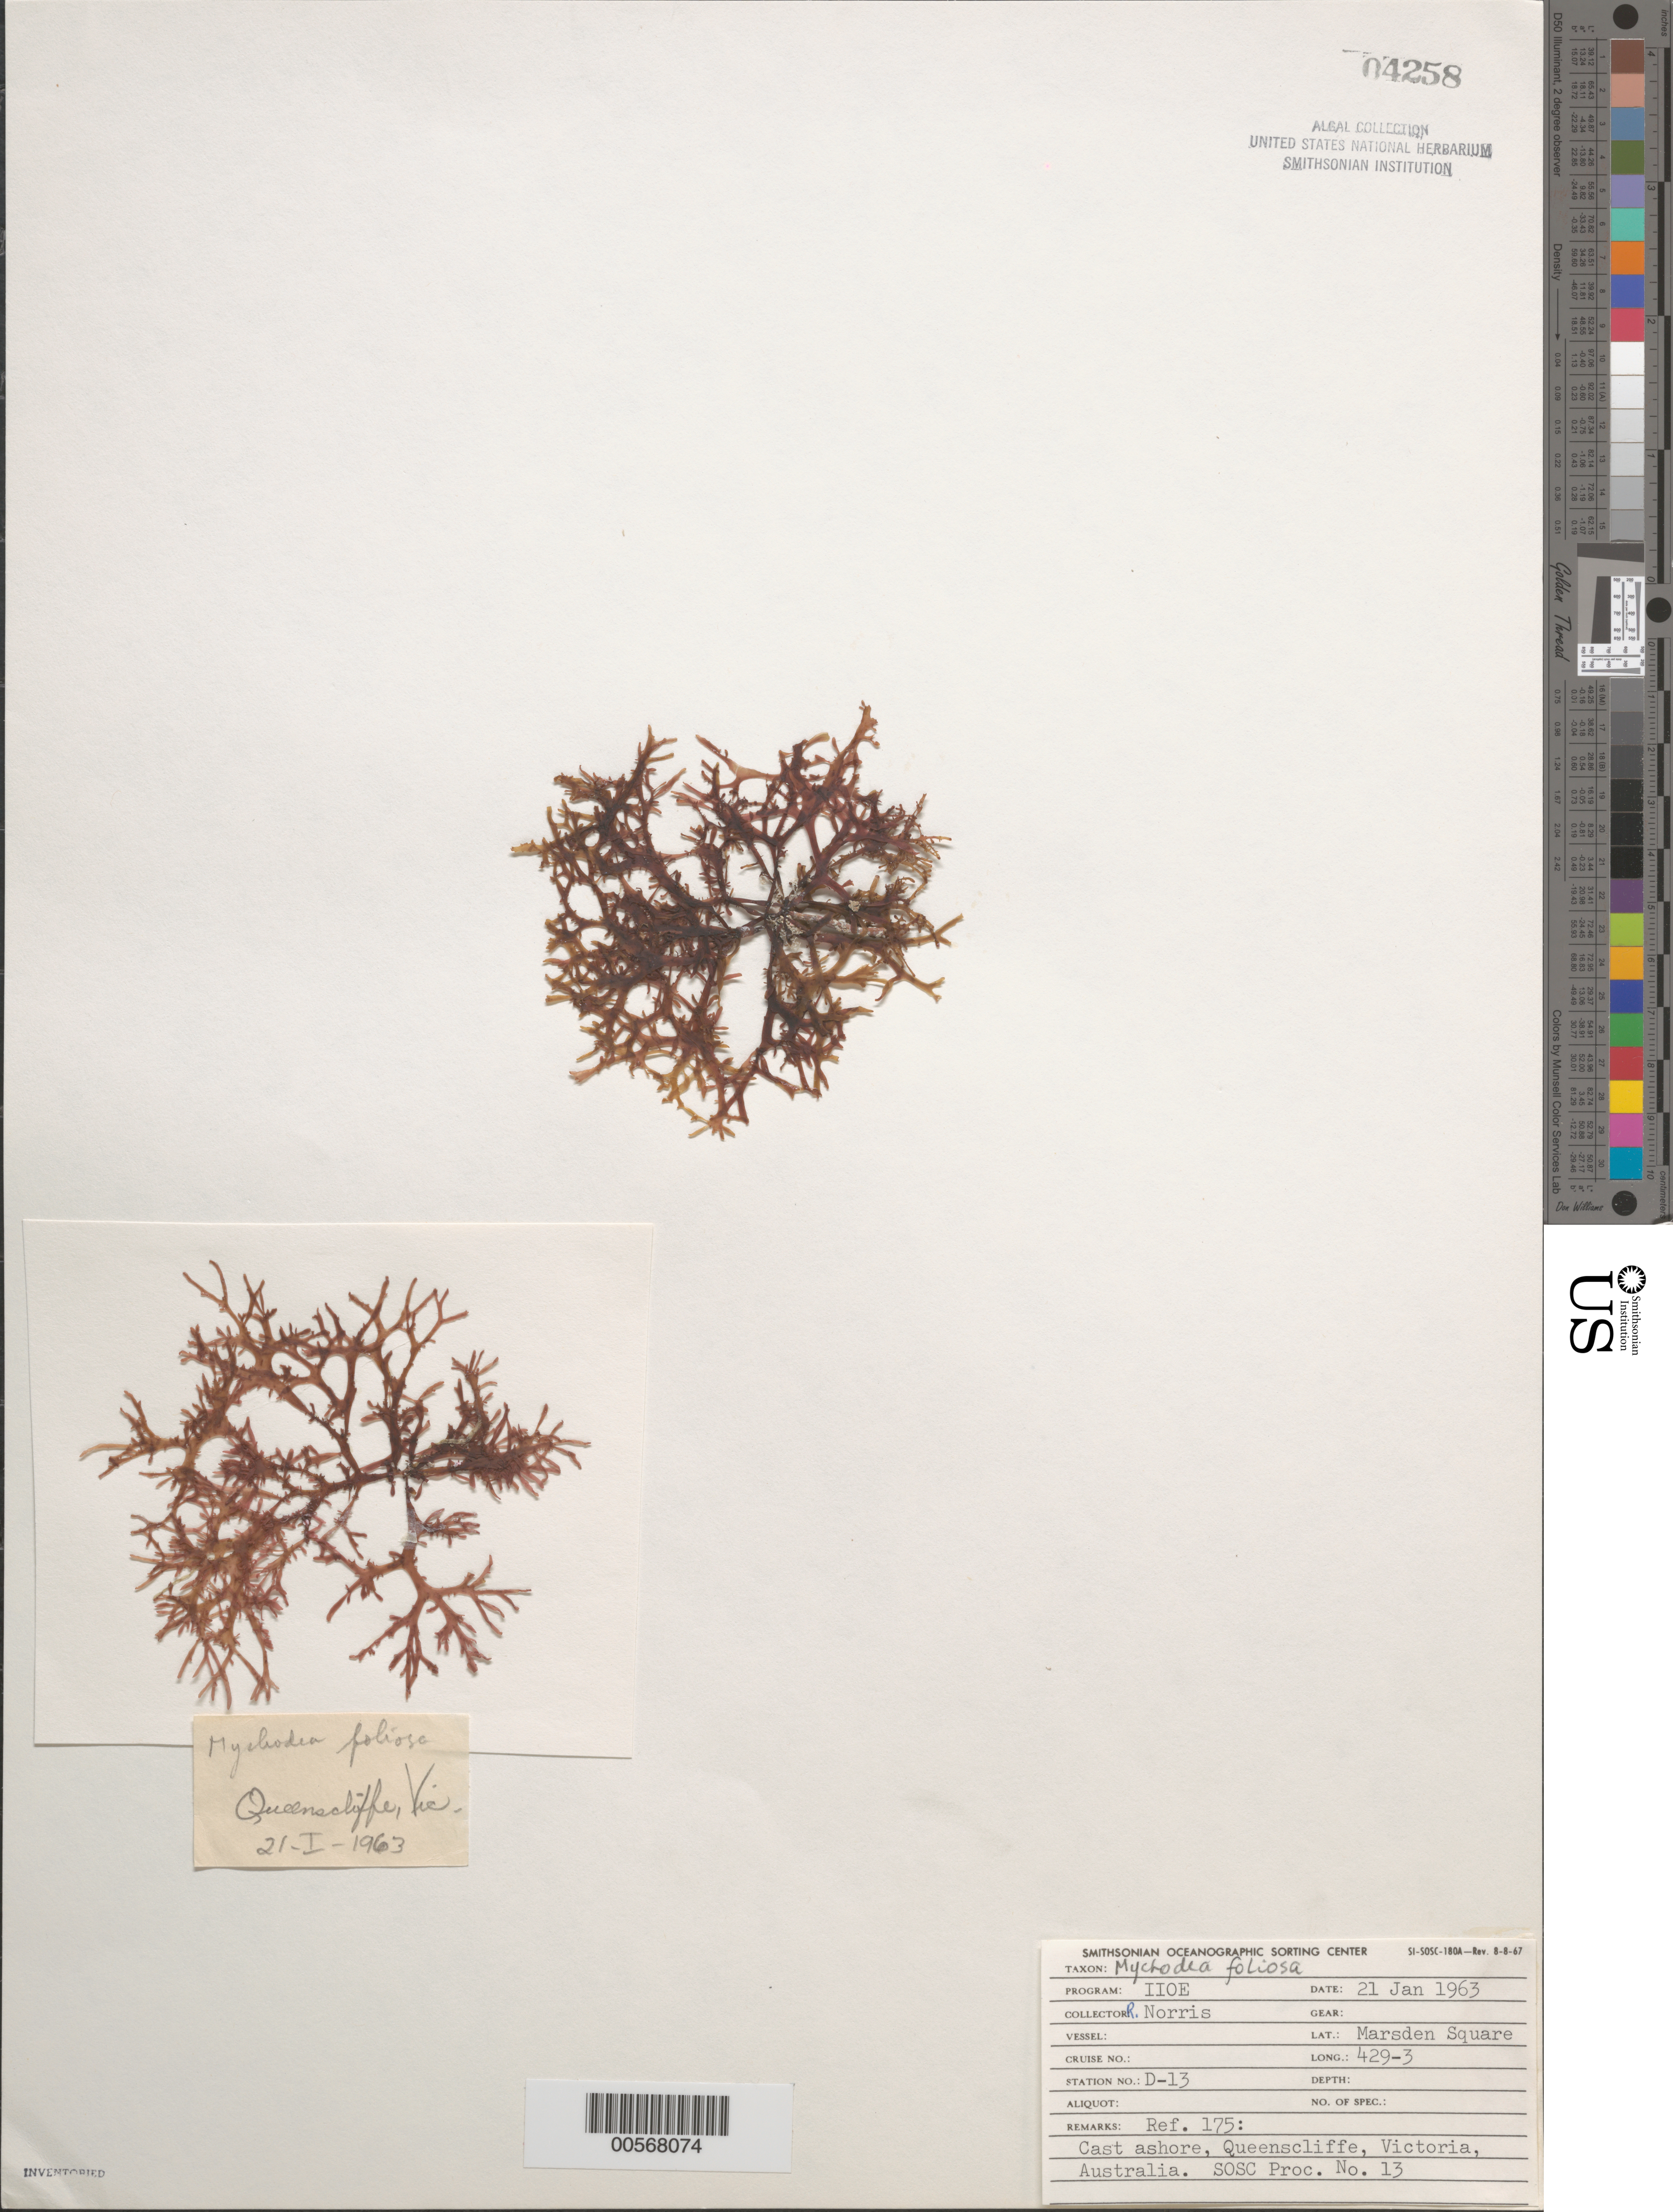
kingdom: Plantae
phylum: Rhodophyta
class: Florideophyceae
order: Gigartinales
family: Mychodeaceae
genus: Mychodea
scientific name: Mychodea foliosa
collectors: R. E. Norris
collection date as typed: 21 Jan 1963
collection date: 1963-01-21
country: Australia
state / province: Victoria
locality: Queenscliffe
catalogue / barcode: US 4258